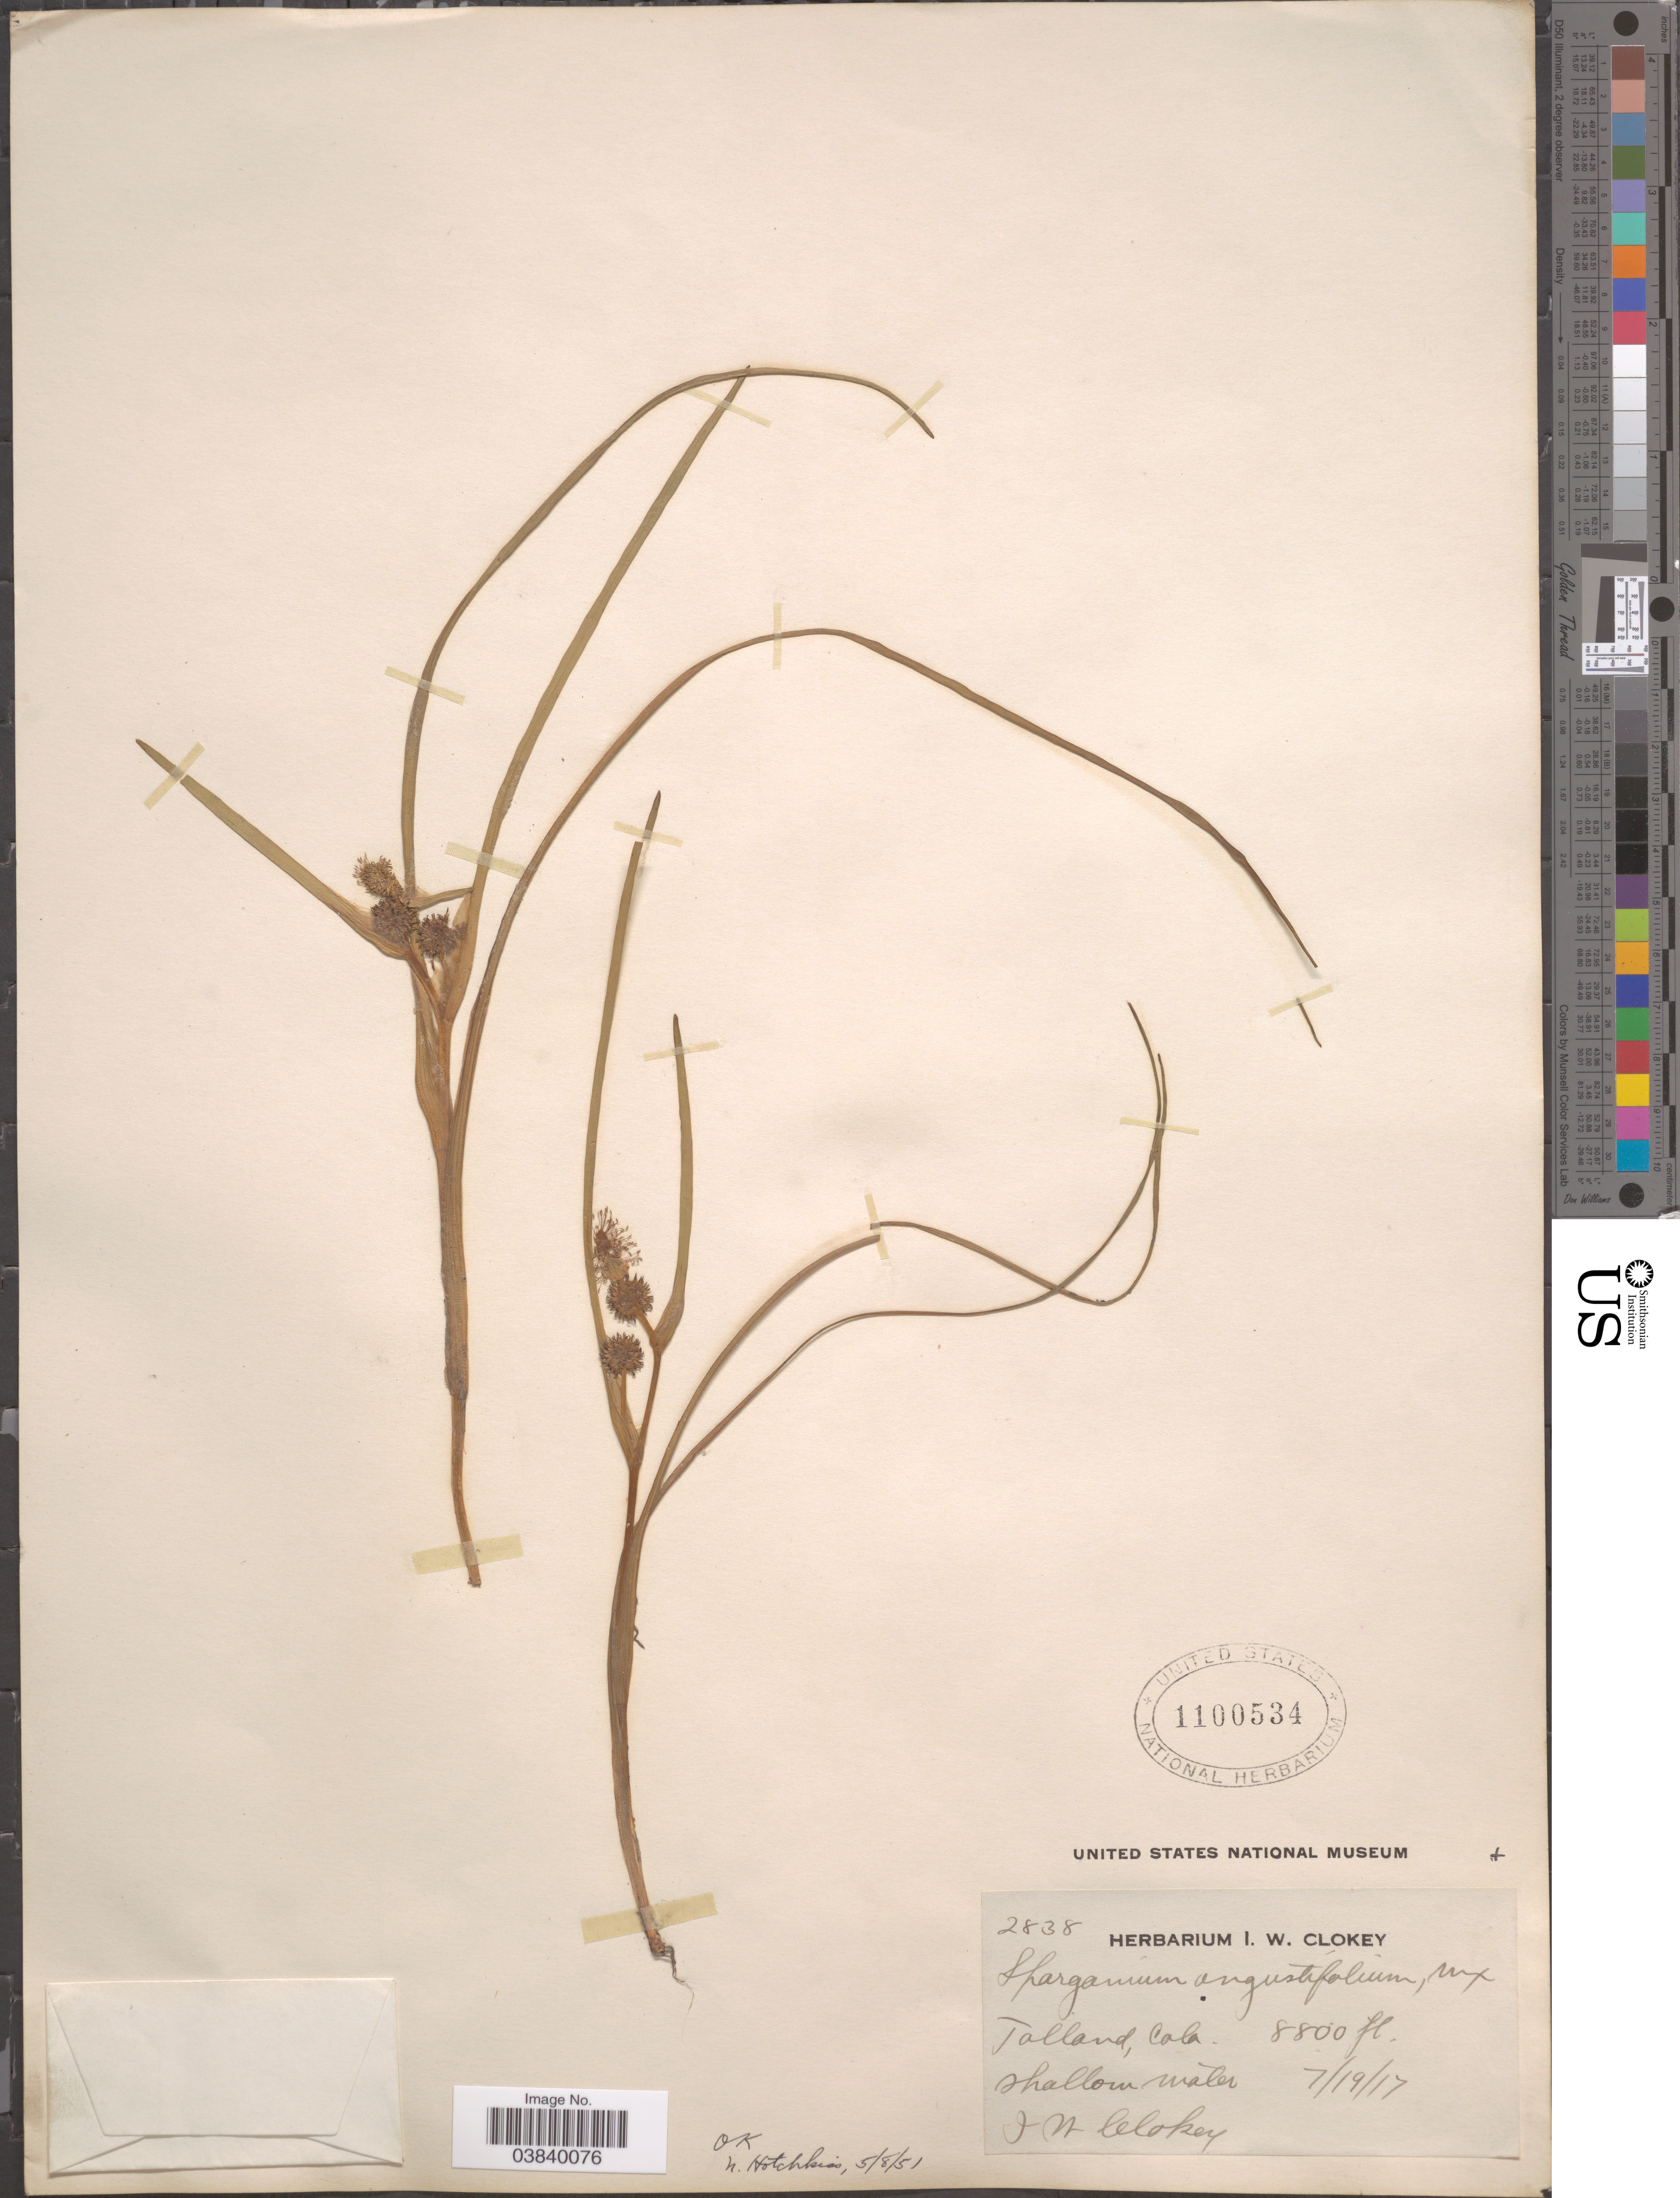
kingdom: Plantae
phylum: Tracheophyta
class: Liliopsida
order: Poales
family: Typhaceae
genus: Sparganium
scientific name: Sparganium angustifolium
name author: Michx.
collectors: I. W. Clokey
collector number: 2838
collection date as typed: Transcribed d/m/y: 19/7/17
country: United States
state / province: Colorado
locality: Tolland.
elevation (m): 2682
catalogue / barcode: US 1100534